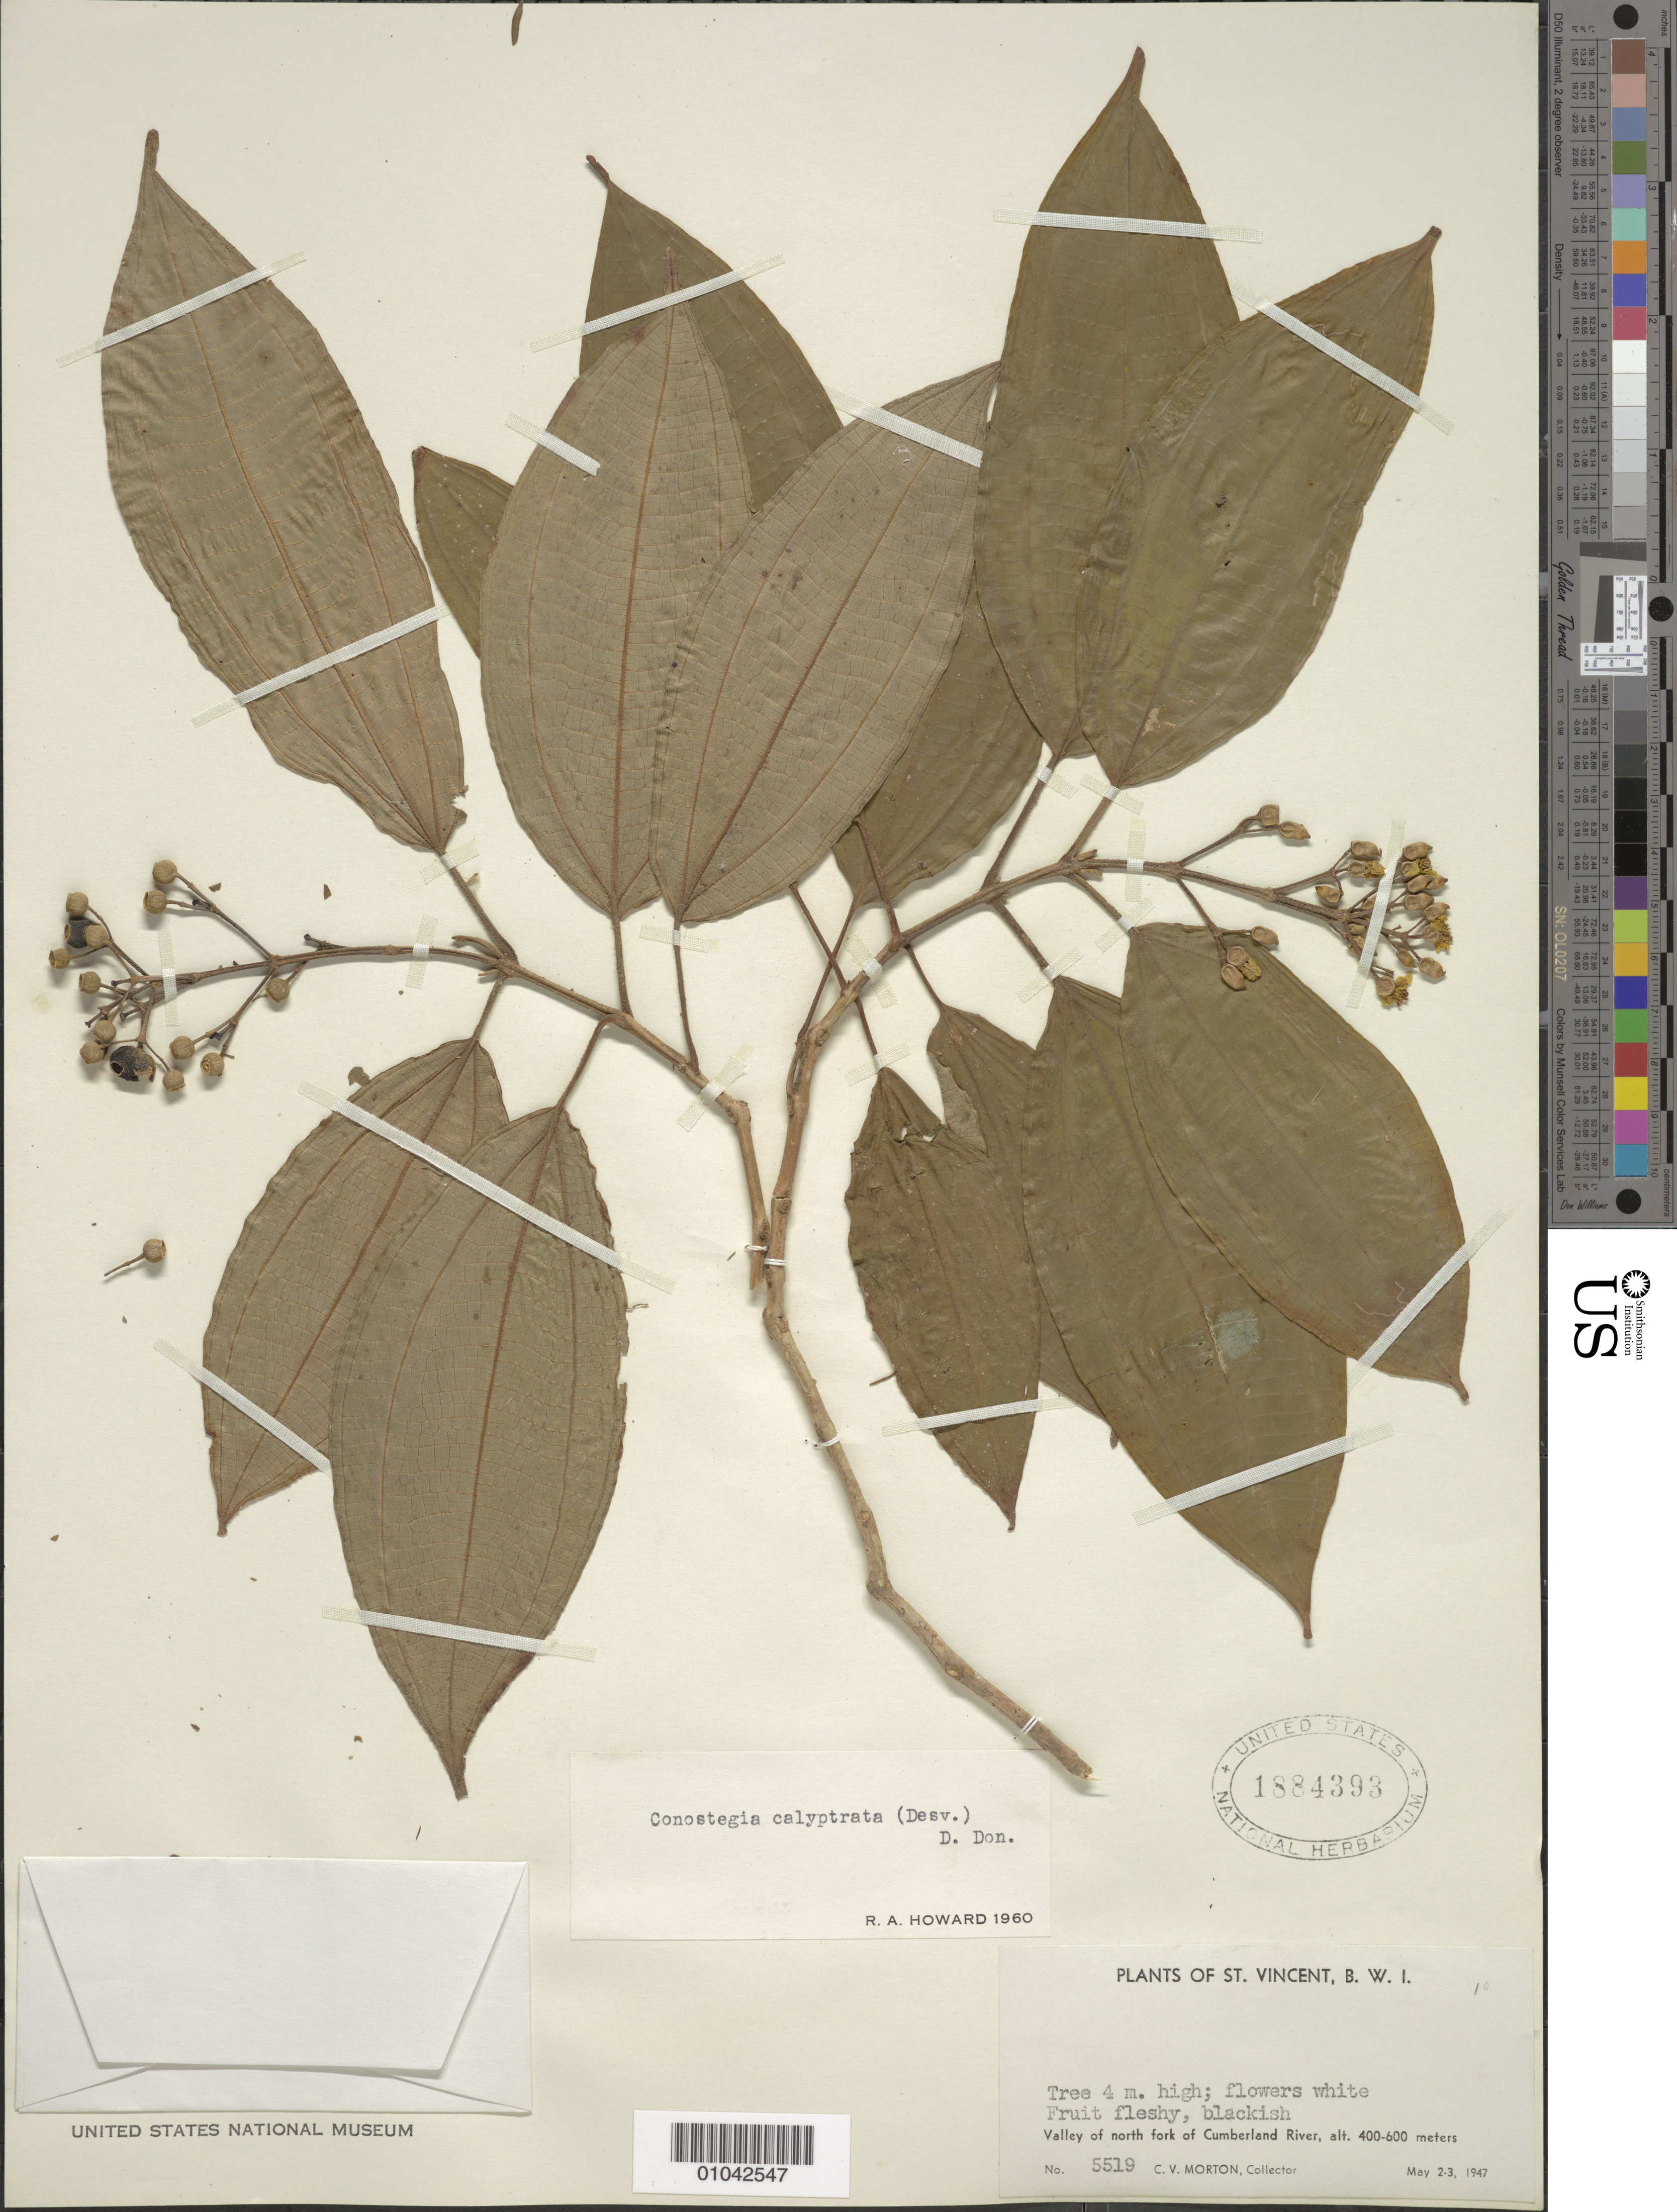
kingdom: Plantae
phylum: Tracheophyta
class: Magnoliopsida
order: Myrtales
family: Melastomataceae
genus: Conostegia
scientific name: Conostegia montana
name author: (Sw.) D. Don ex DC.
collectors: C. V. Morton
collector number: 5519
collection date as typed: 02 May 1947 to 03 May 1947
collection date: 1947-05-02/1947-05-03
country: St. Vincent - Grenadines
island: St. Vincent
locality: Valley of north fork of Cumberland River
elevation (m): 400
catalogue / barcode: US 1884393